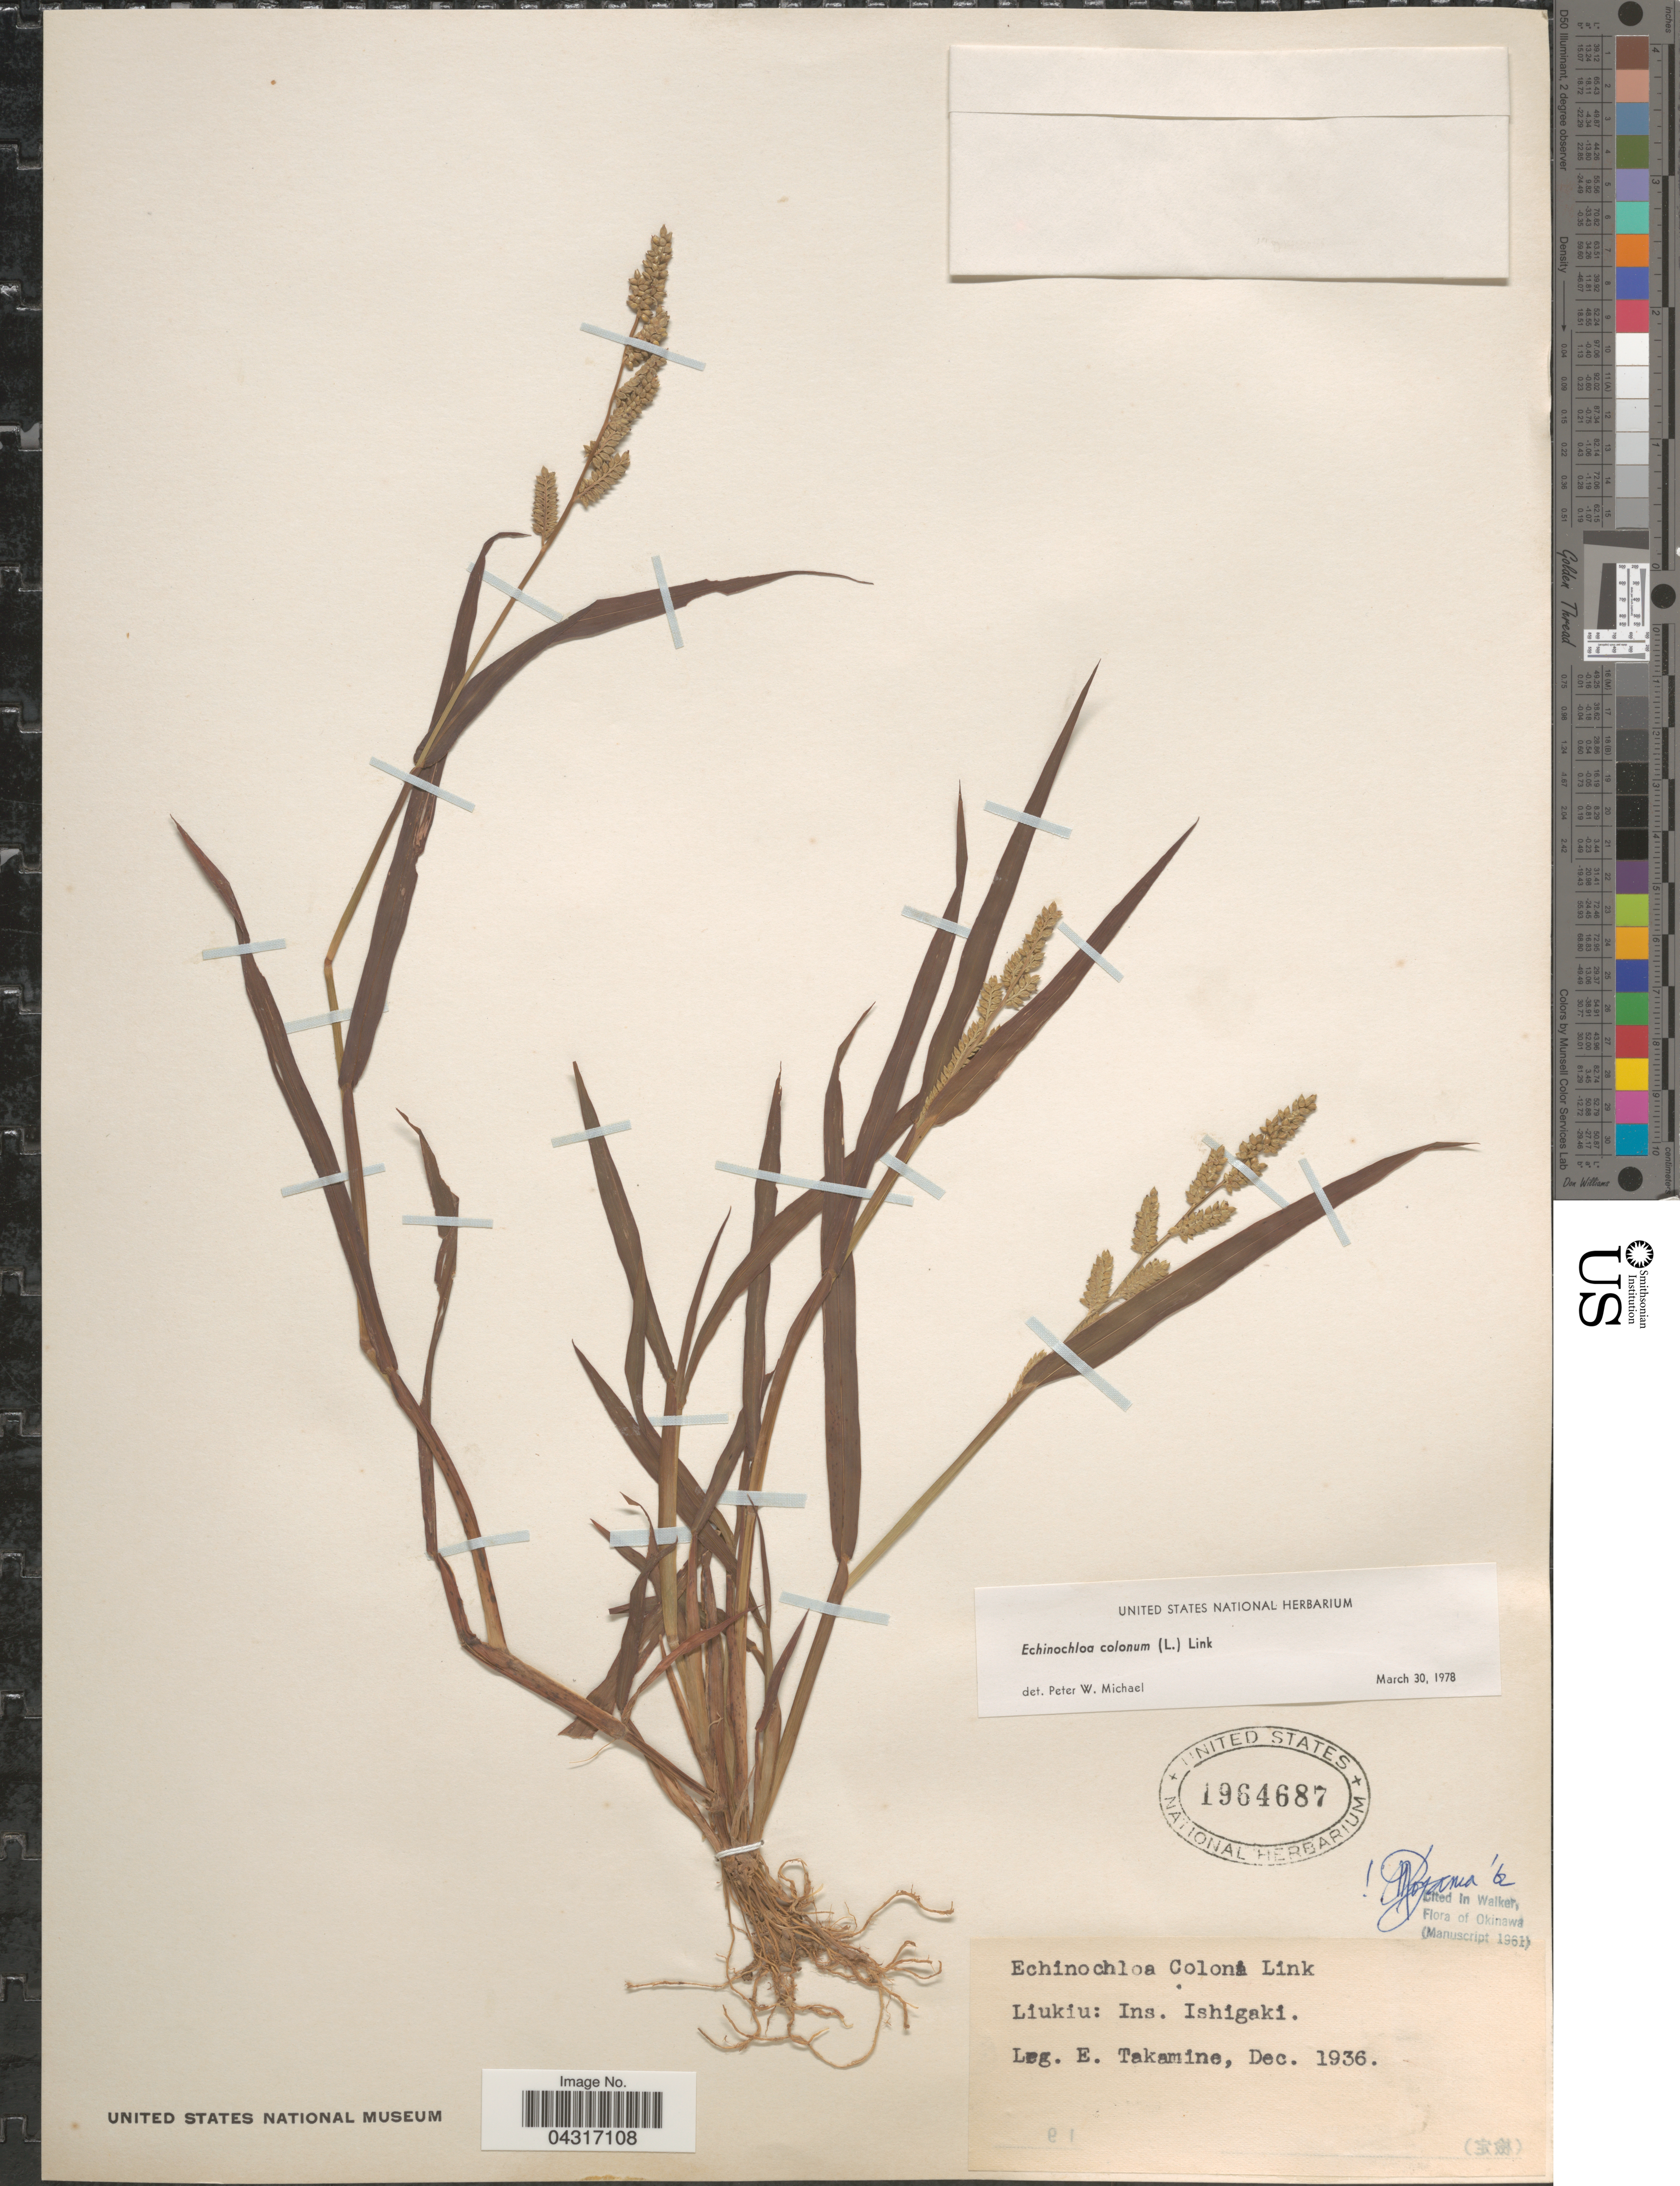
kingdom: Plantae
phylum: Tracheophyta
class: Liliopsida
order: Poales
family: Poaceae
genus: Echinochloa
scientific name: Echinochloa colona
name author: (L.) Link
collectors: E. Takamine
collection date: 1936-12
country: Japan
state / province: Okinawa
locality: Liukiu: Ins. Ishigaki.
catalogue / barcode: US 1964687